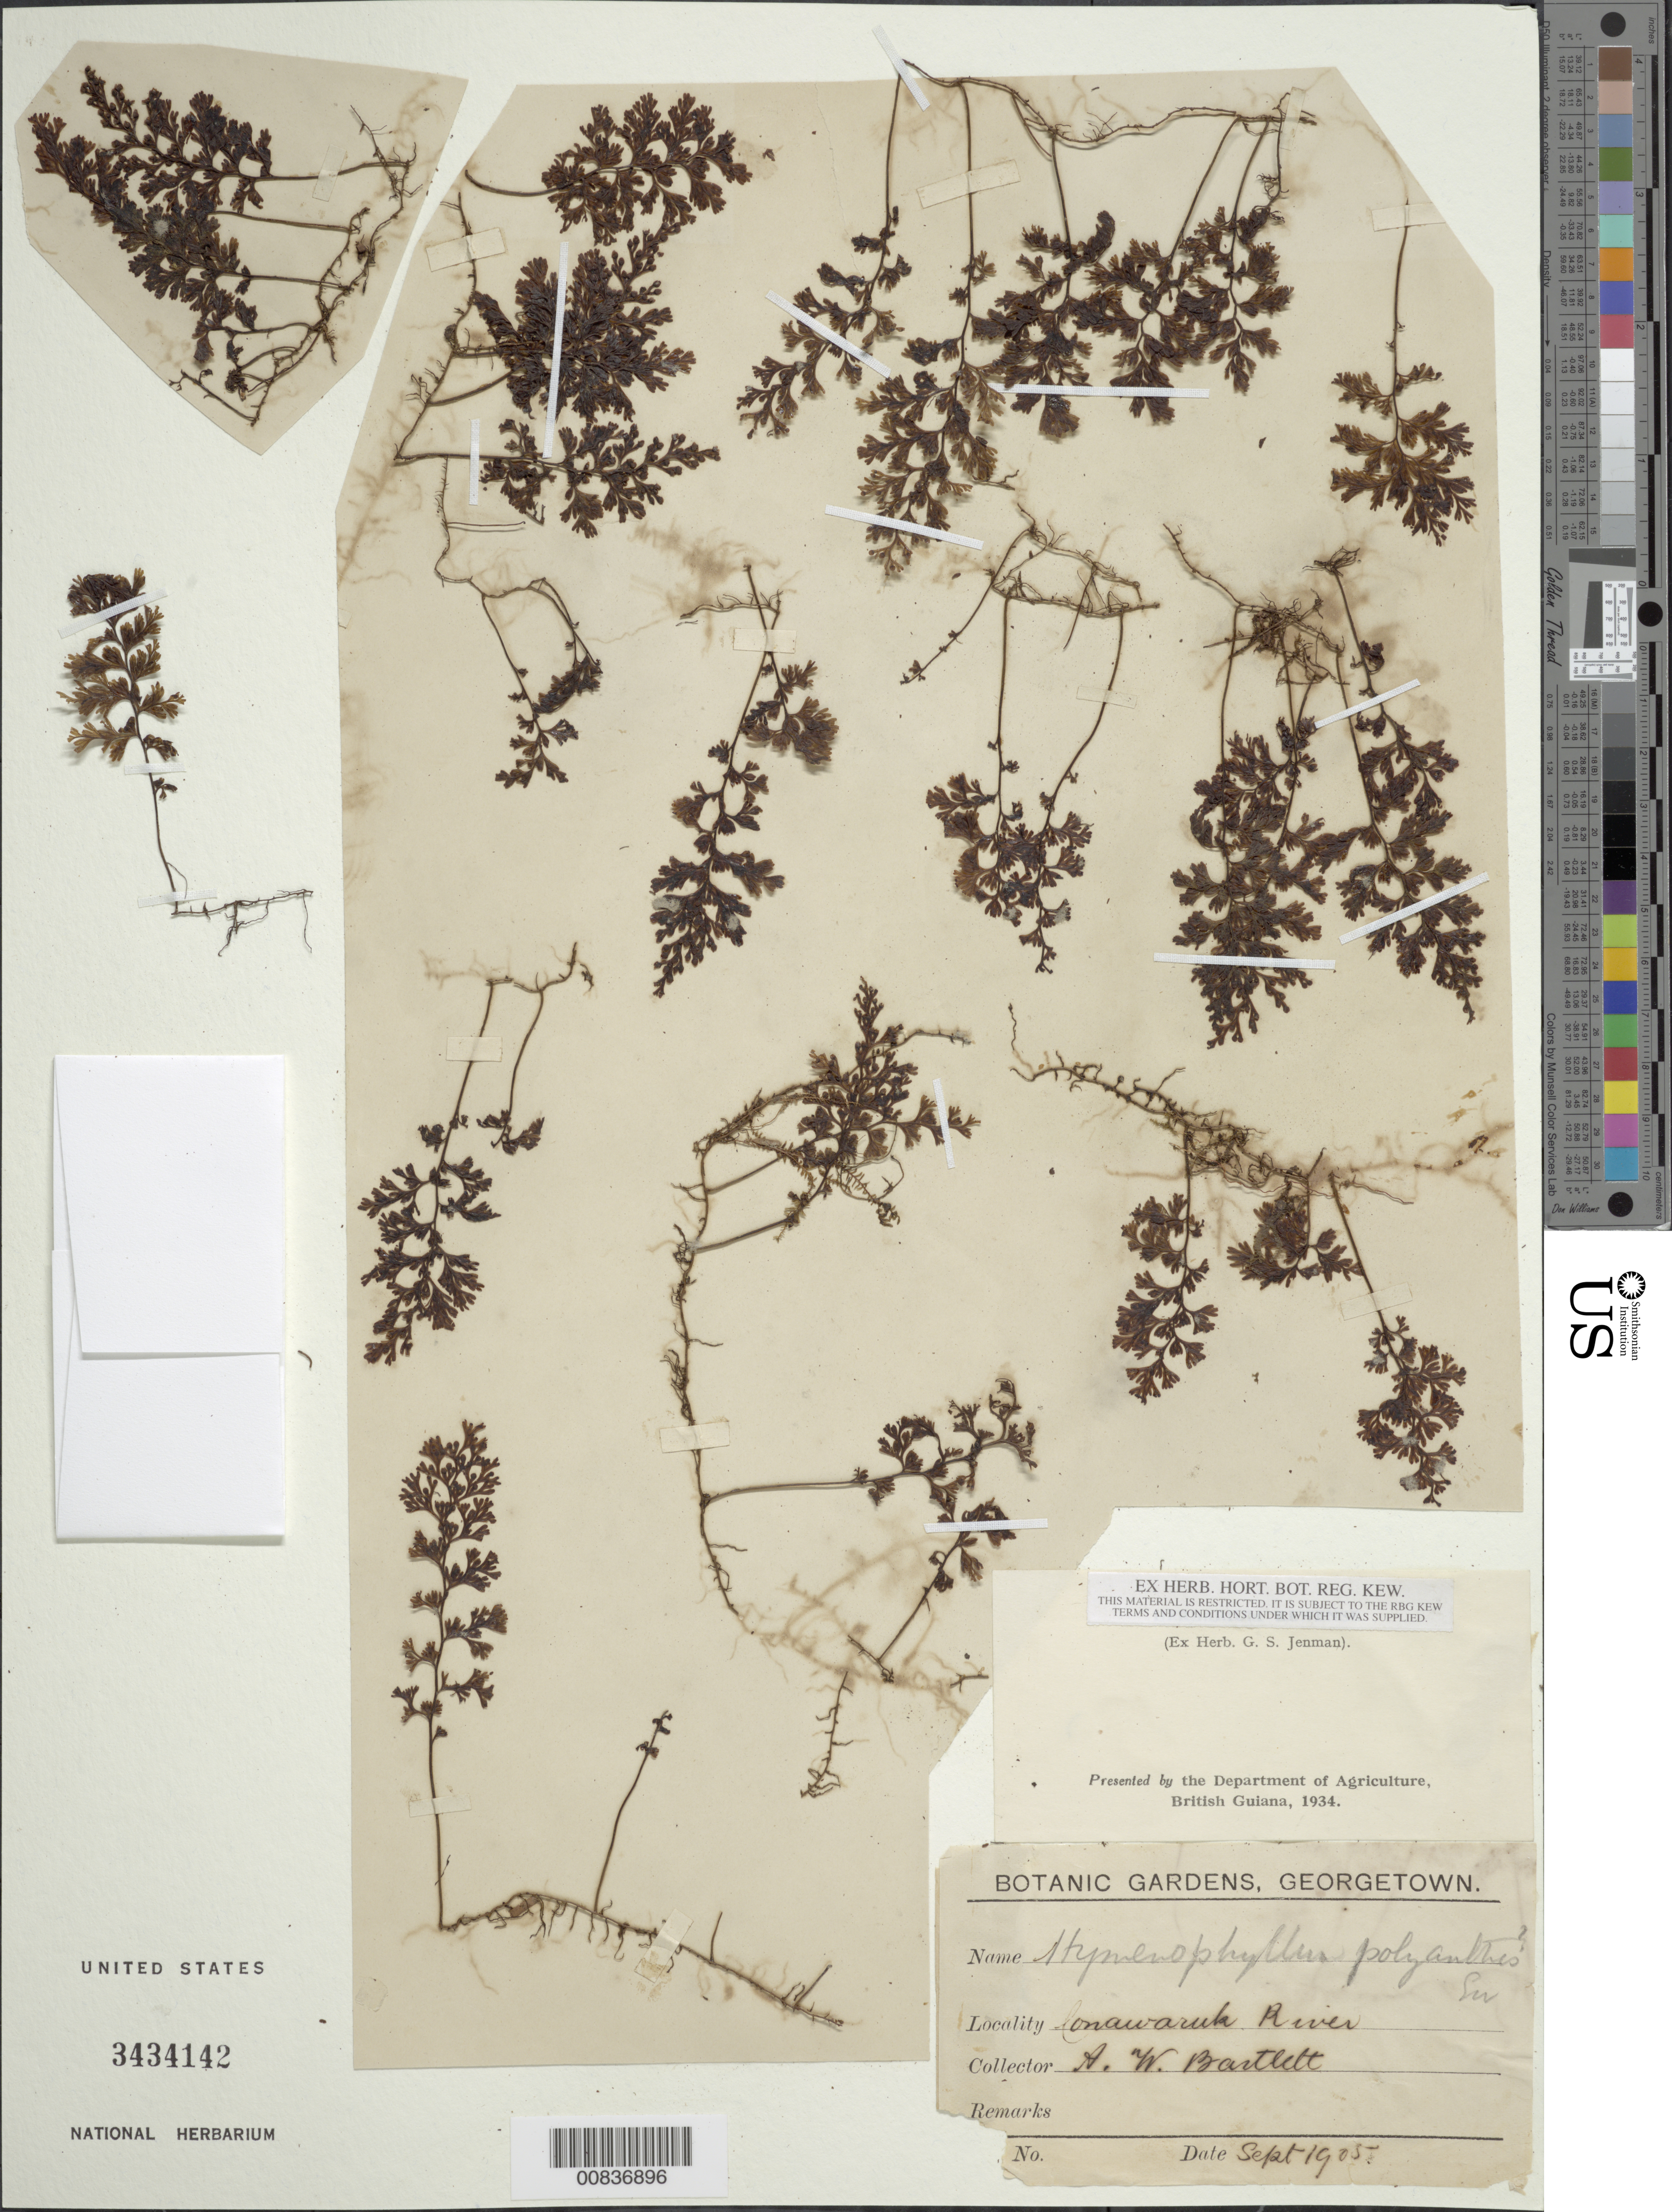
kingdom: Plantae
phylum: Tracheophyta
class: Polypodiopsida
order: Hymenophyllales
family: Hymenophyllaceae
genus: Hymenophyllum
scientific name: Hymenophyllum polyanthos var. polyanthos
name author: (Sw.) Sw.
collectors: A. W. Bartlett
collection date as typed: Sep-05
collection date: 2005-09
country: Guyana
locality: Conawaruk River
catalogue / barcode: US 3434142